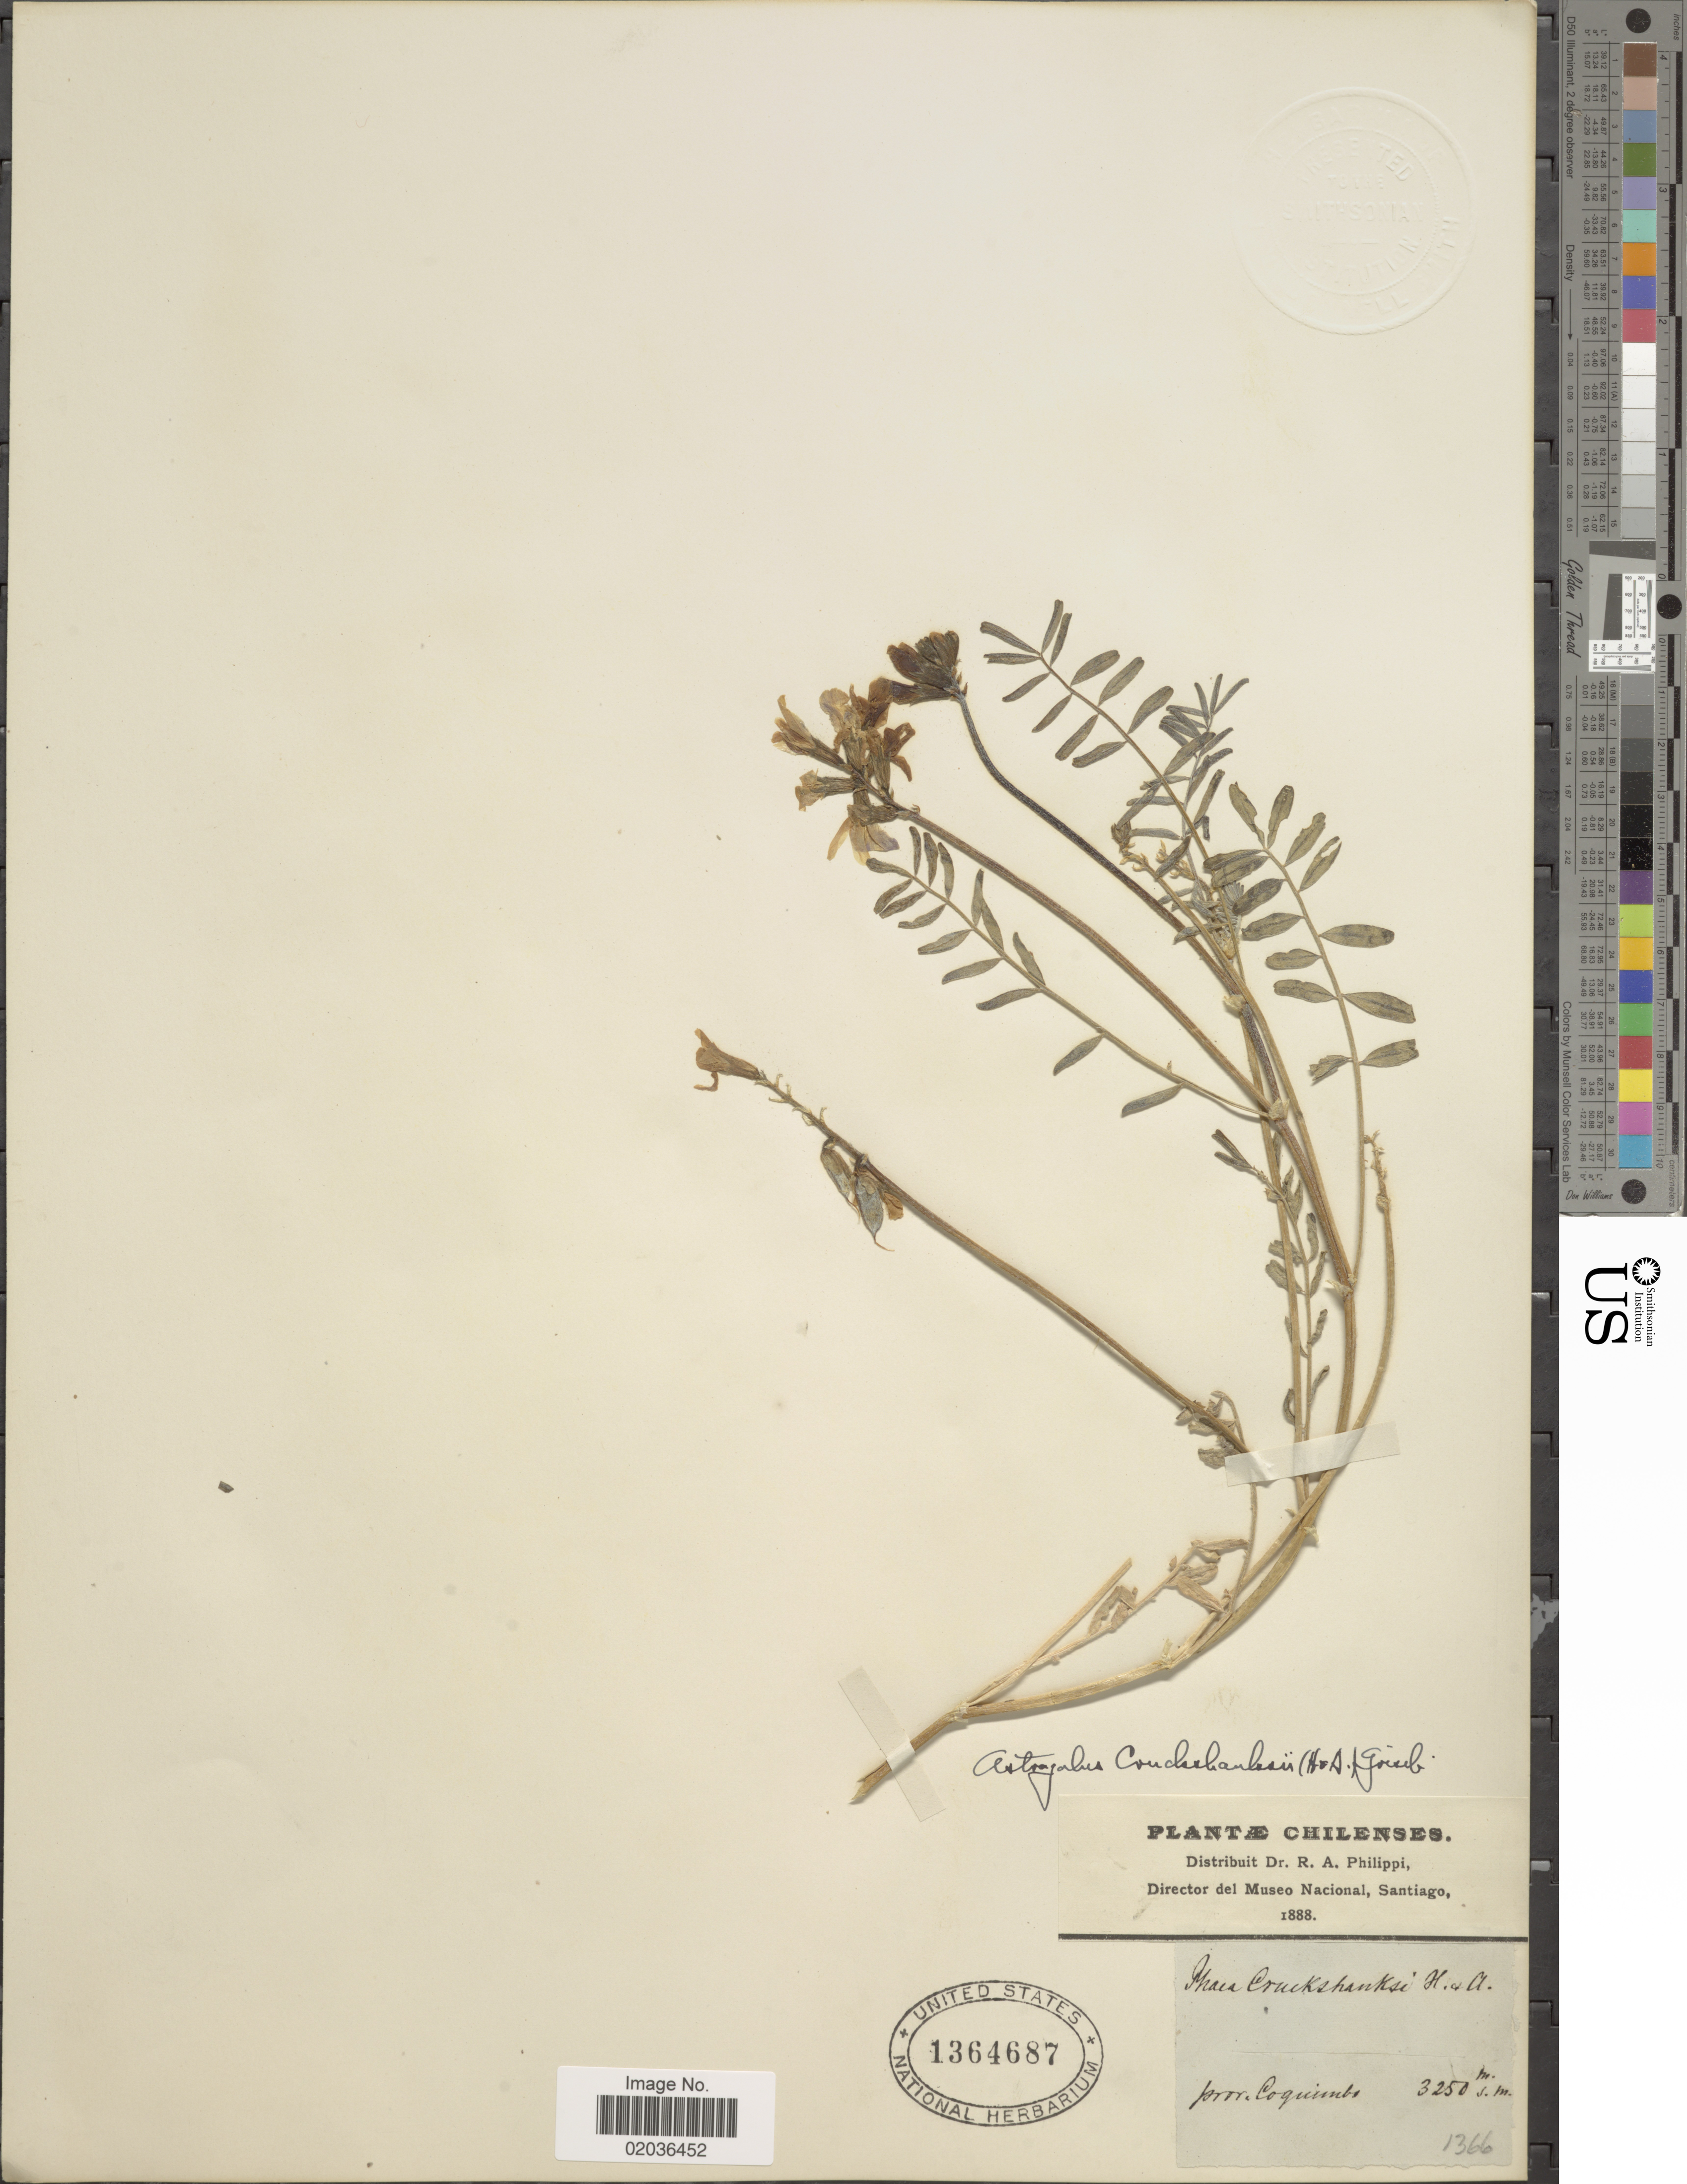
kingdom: Plantae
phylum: Tracheophyta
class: Magnoliopsida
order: Fabales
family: Fabaceae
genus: Astragalus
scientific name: Astragalus cruckshanksii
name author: (Hook. & Arn.) Griseb.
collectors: R. A. Philippi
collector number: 1366?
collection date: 1888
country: Chile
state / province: Coquimbo (IV)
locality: Prov. Coquimbo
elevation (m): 3250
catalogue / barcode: US 1364687